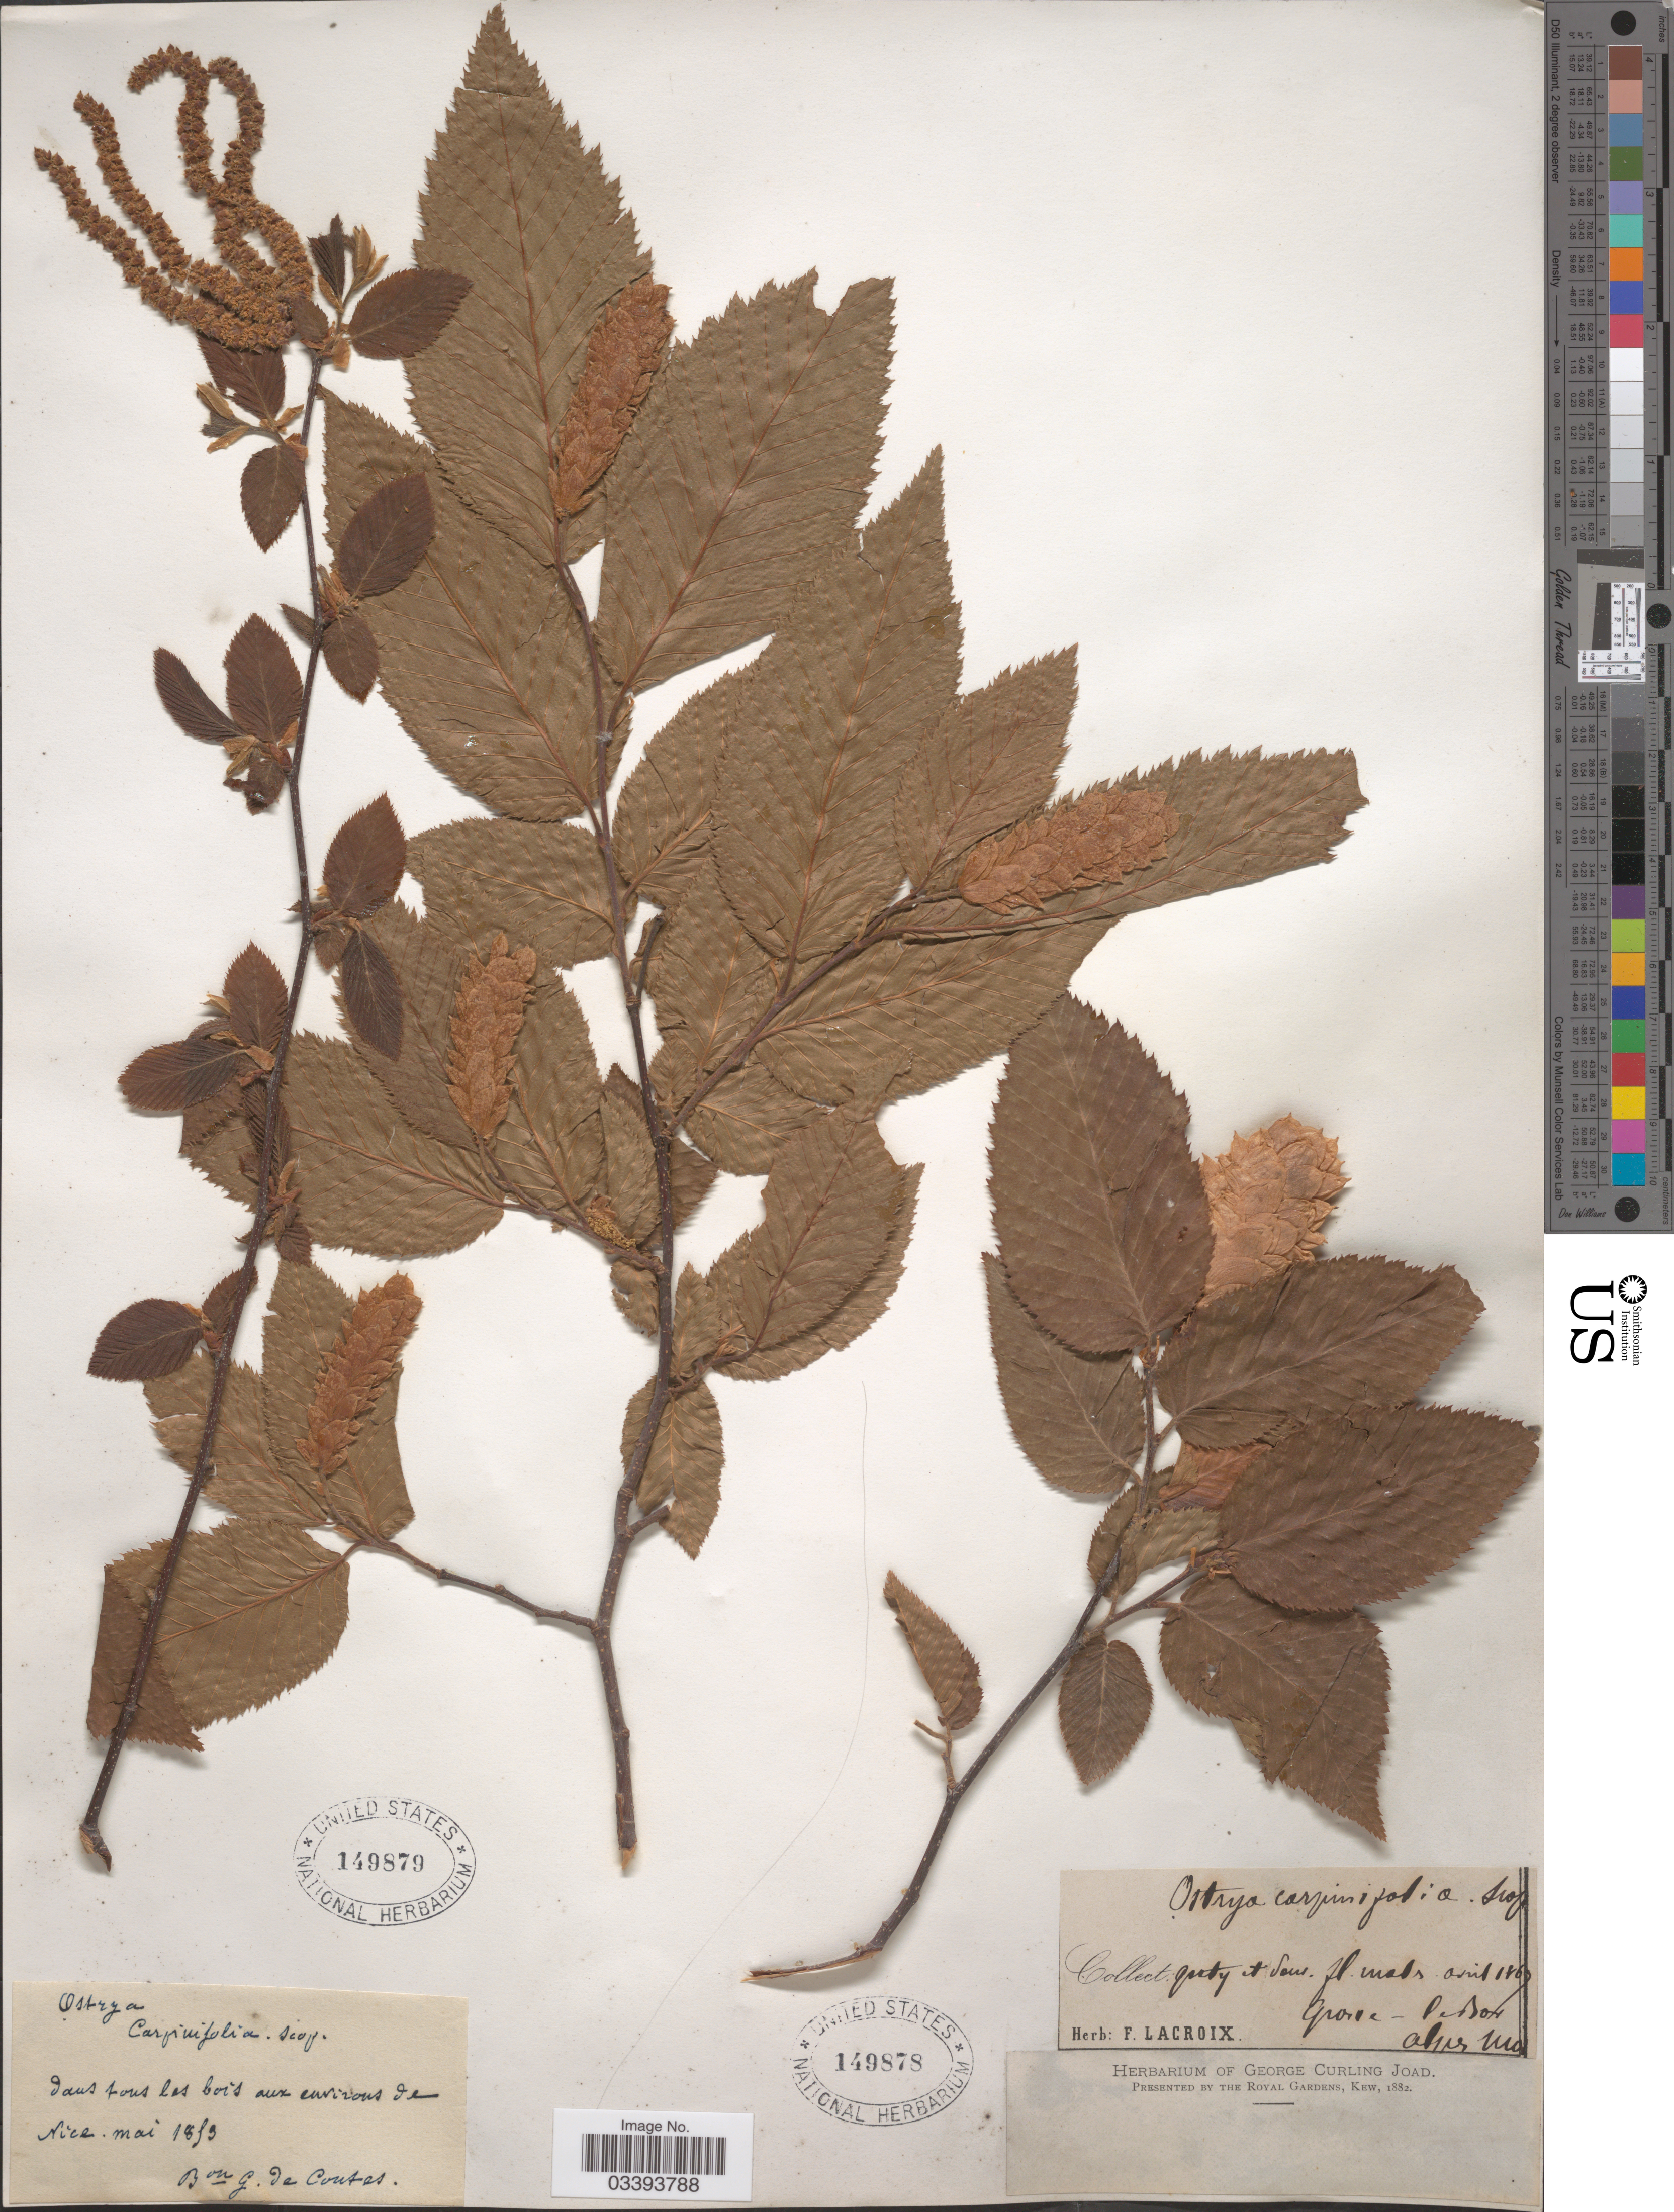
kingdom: Plantae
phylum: Tracheophyta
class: Magnoliopsida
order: Fagales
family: Betulaceae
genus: Ostrya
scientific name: Ostrya carpinifolia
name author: Scop.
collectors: G. de Contes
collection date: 1853-05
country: France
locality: Aux environs de Nice.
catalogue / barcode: US 149879